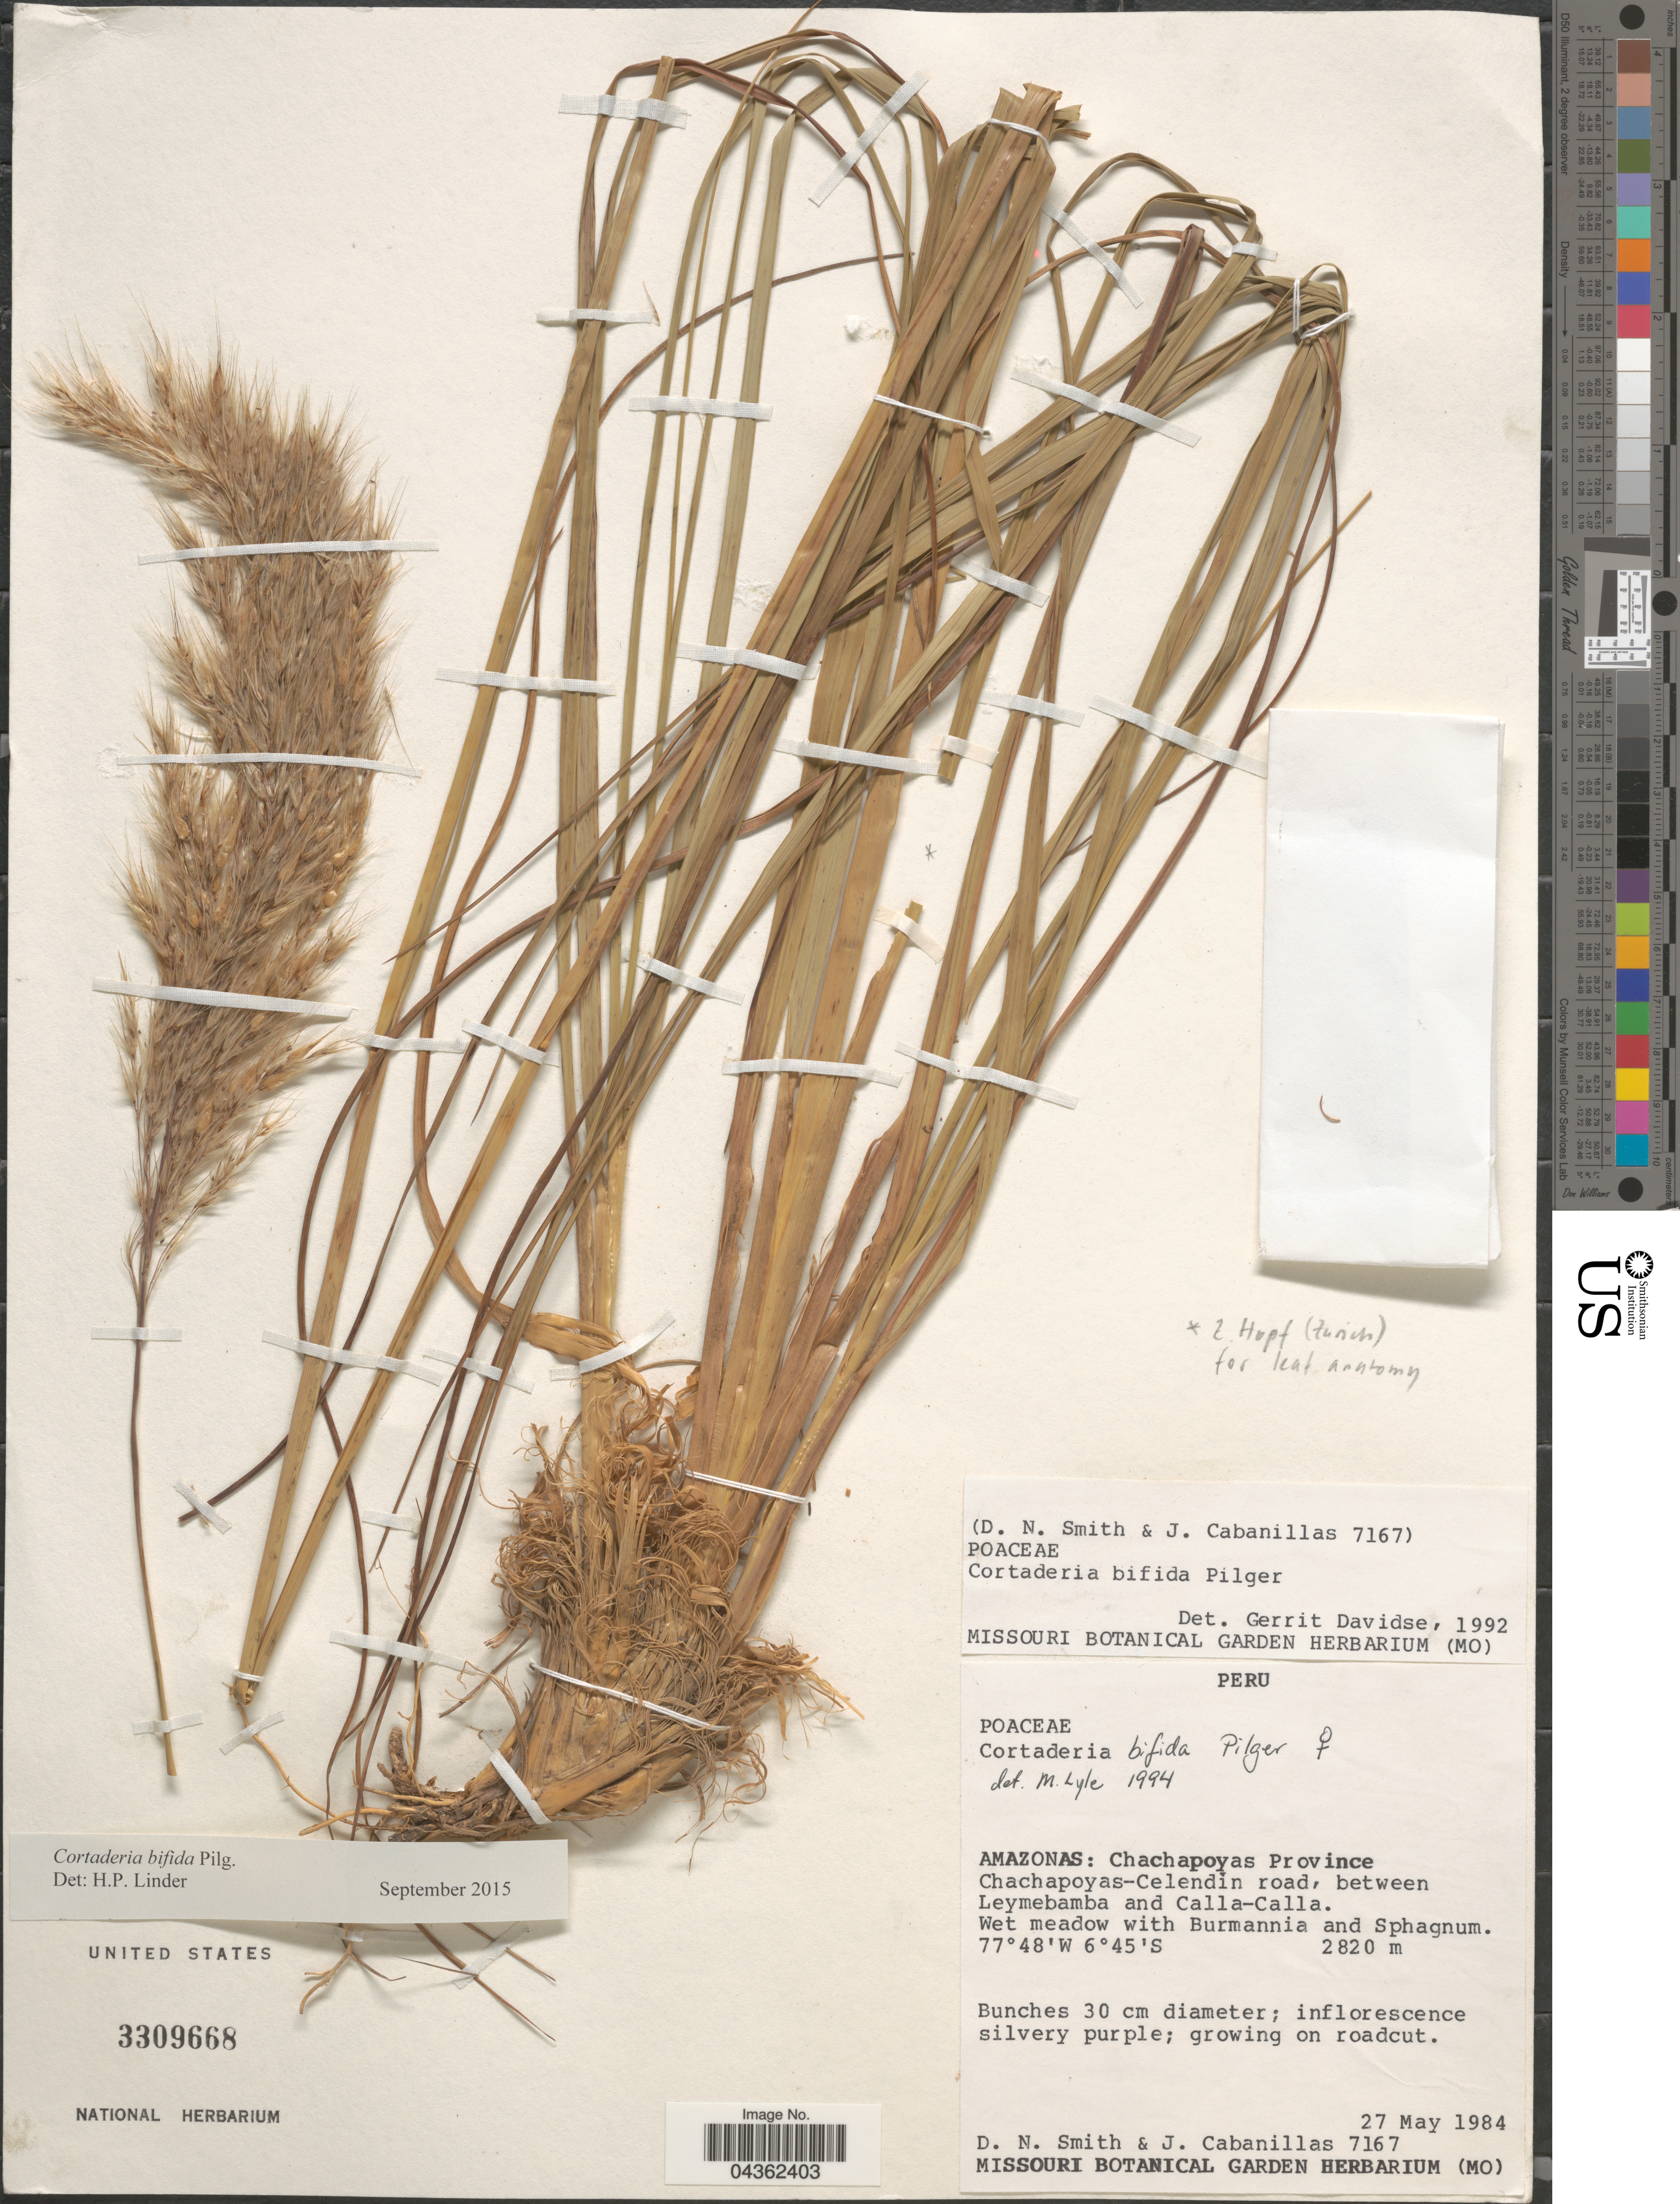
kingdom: Plantae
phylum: Tracheophyta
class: Liliopsida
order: Poales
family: Poaceae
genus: Cortaderia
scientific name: Cortaderia bifida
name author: Pilg.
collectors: D. Smith & J. Cabanillas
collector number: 7167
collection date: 1984-05-27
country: Peru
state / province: Amazonas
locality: Chachapoyas Province. Chachapoyas-Celendin road, between Leymebamba and Calla-Calla.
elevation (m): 2820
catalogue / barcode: US 3309668